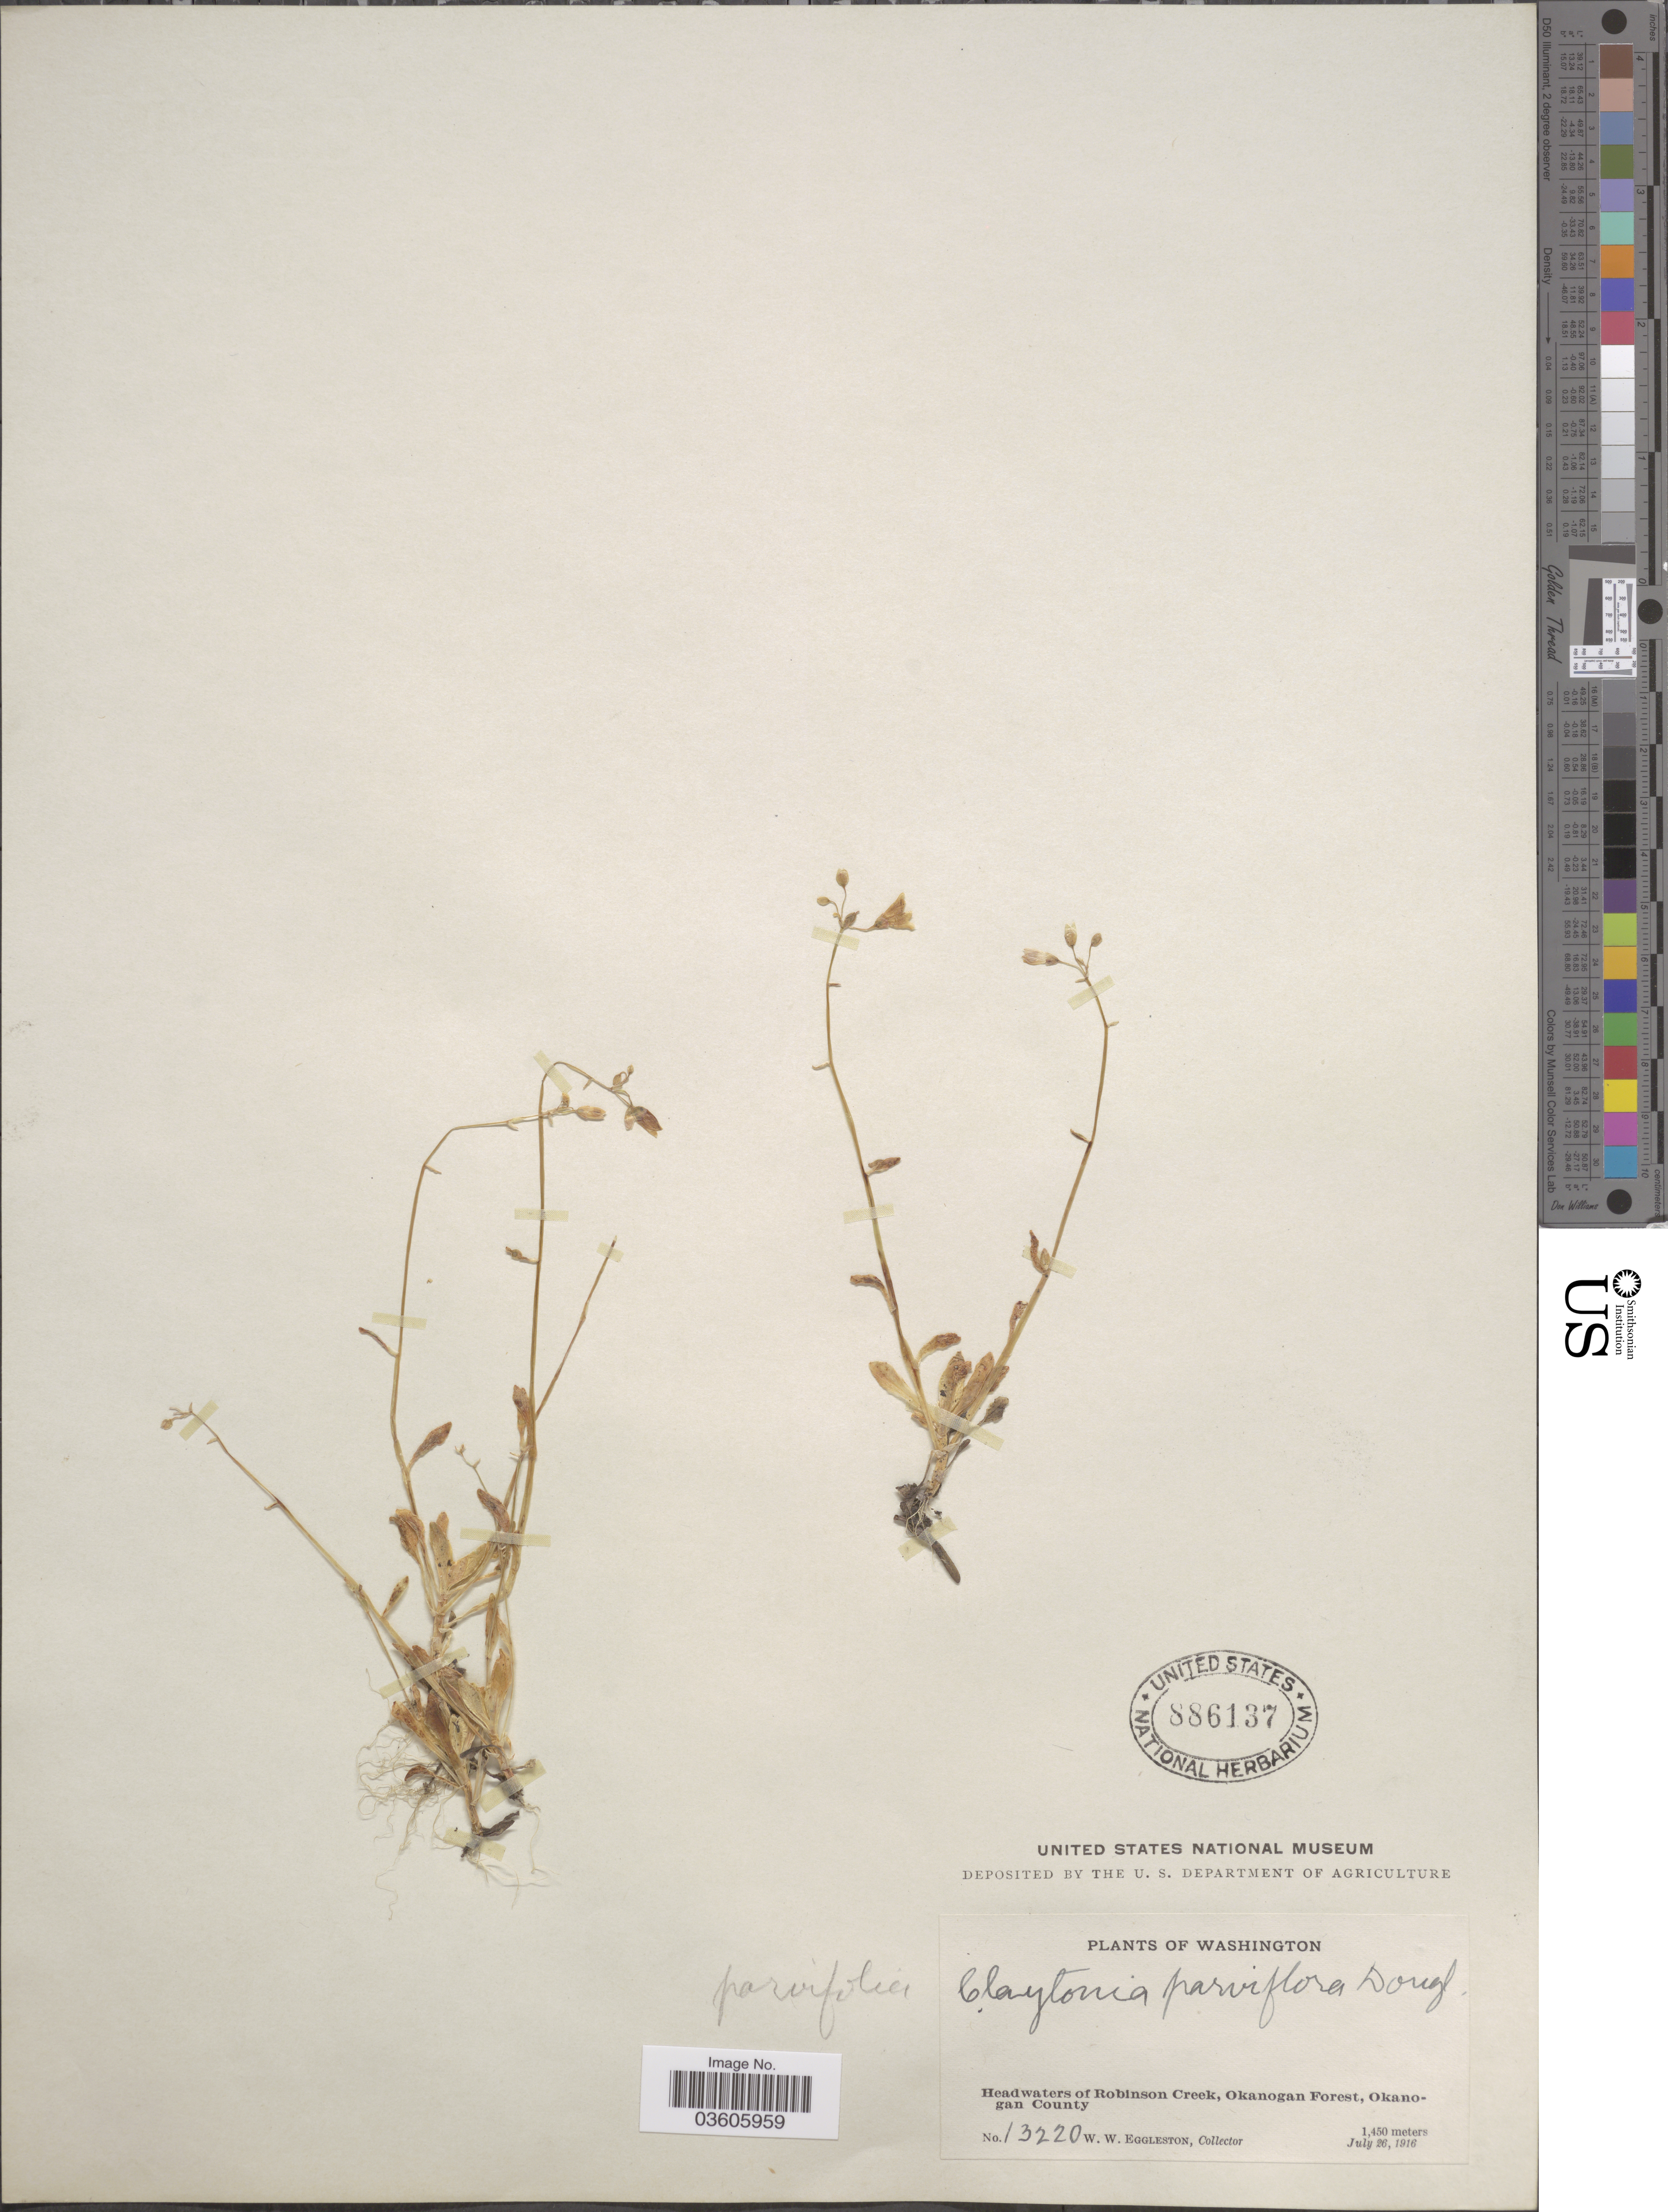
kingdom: Plantae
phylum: Tracheophyta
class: Magnoliopsida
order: Caryophyllales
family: Montiaceae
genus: Montia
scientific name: Montia parvifolia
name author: (Moc. ex DC.) Greene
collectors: W. W. Eggleston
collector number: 13220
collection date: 1916-07-26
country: United States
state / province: Washington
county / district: Okanogan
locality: Headwaters of Robinson Creek, Okanogan Forest, Okanogan County.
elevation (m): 1450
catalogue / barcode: US 886137